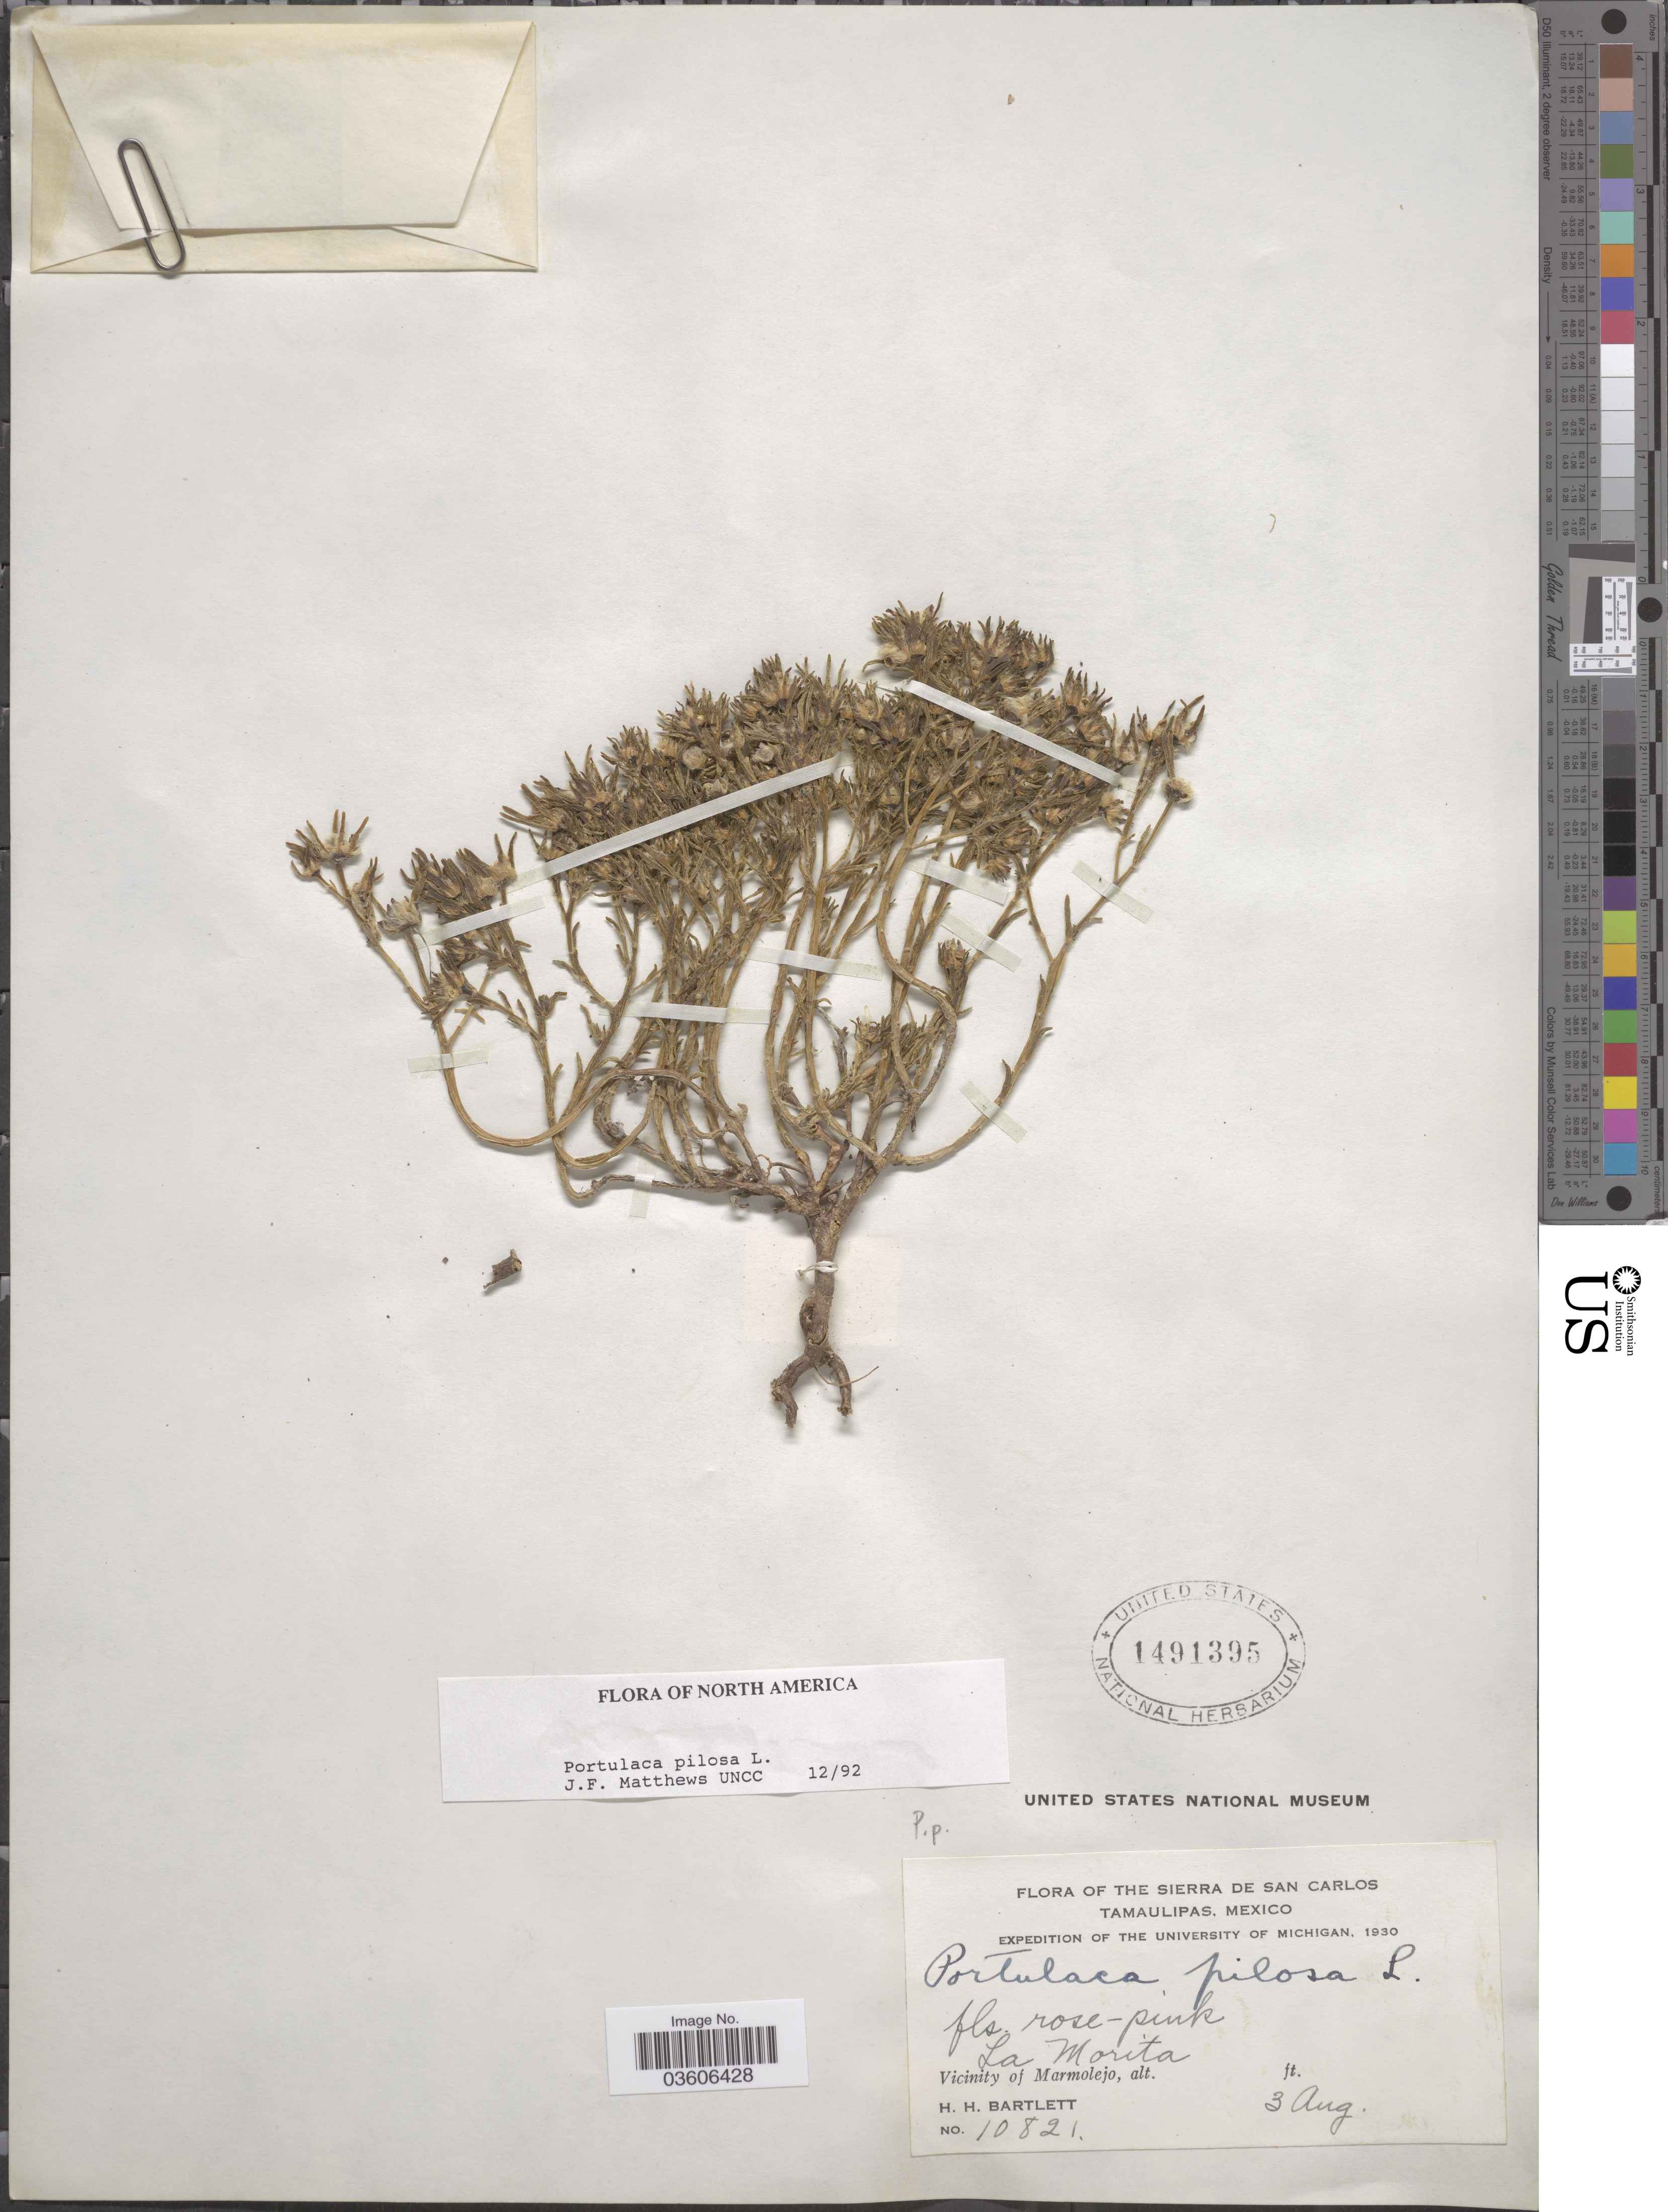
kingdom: Plantae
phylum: Tracheophyta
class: Magnoliopsida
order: Caryophyllales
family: Portulacaceae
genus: Portulaca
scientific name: Portulaca pilosa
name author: L.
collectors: H. H. Bartlett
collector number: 10821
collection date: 1930-08-03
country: Mexico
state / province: Tamaulipas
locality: The Sierra de San Carlos. La Morita. Vicinity of Marmolejo.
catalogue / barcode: US 1491395